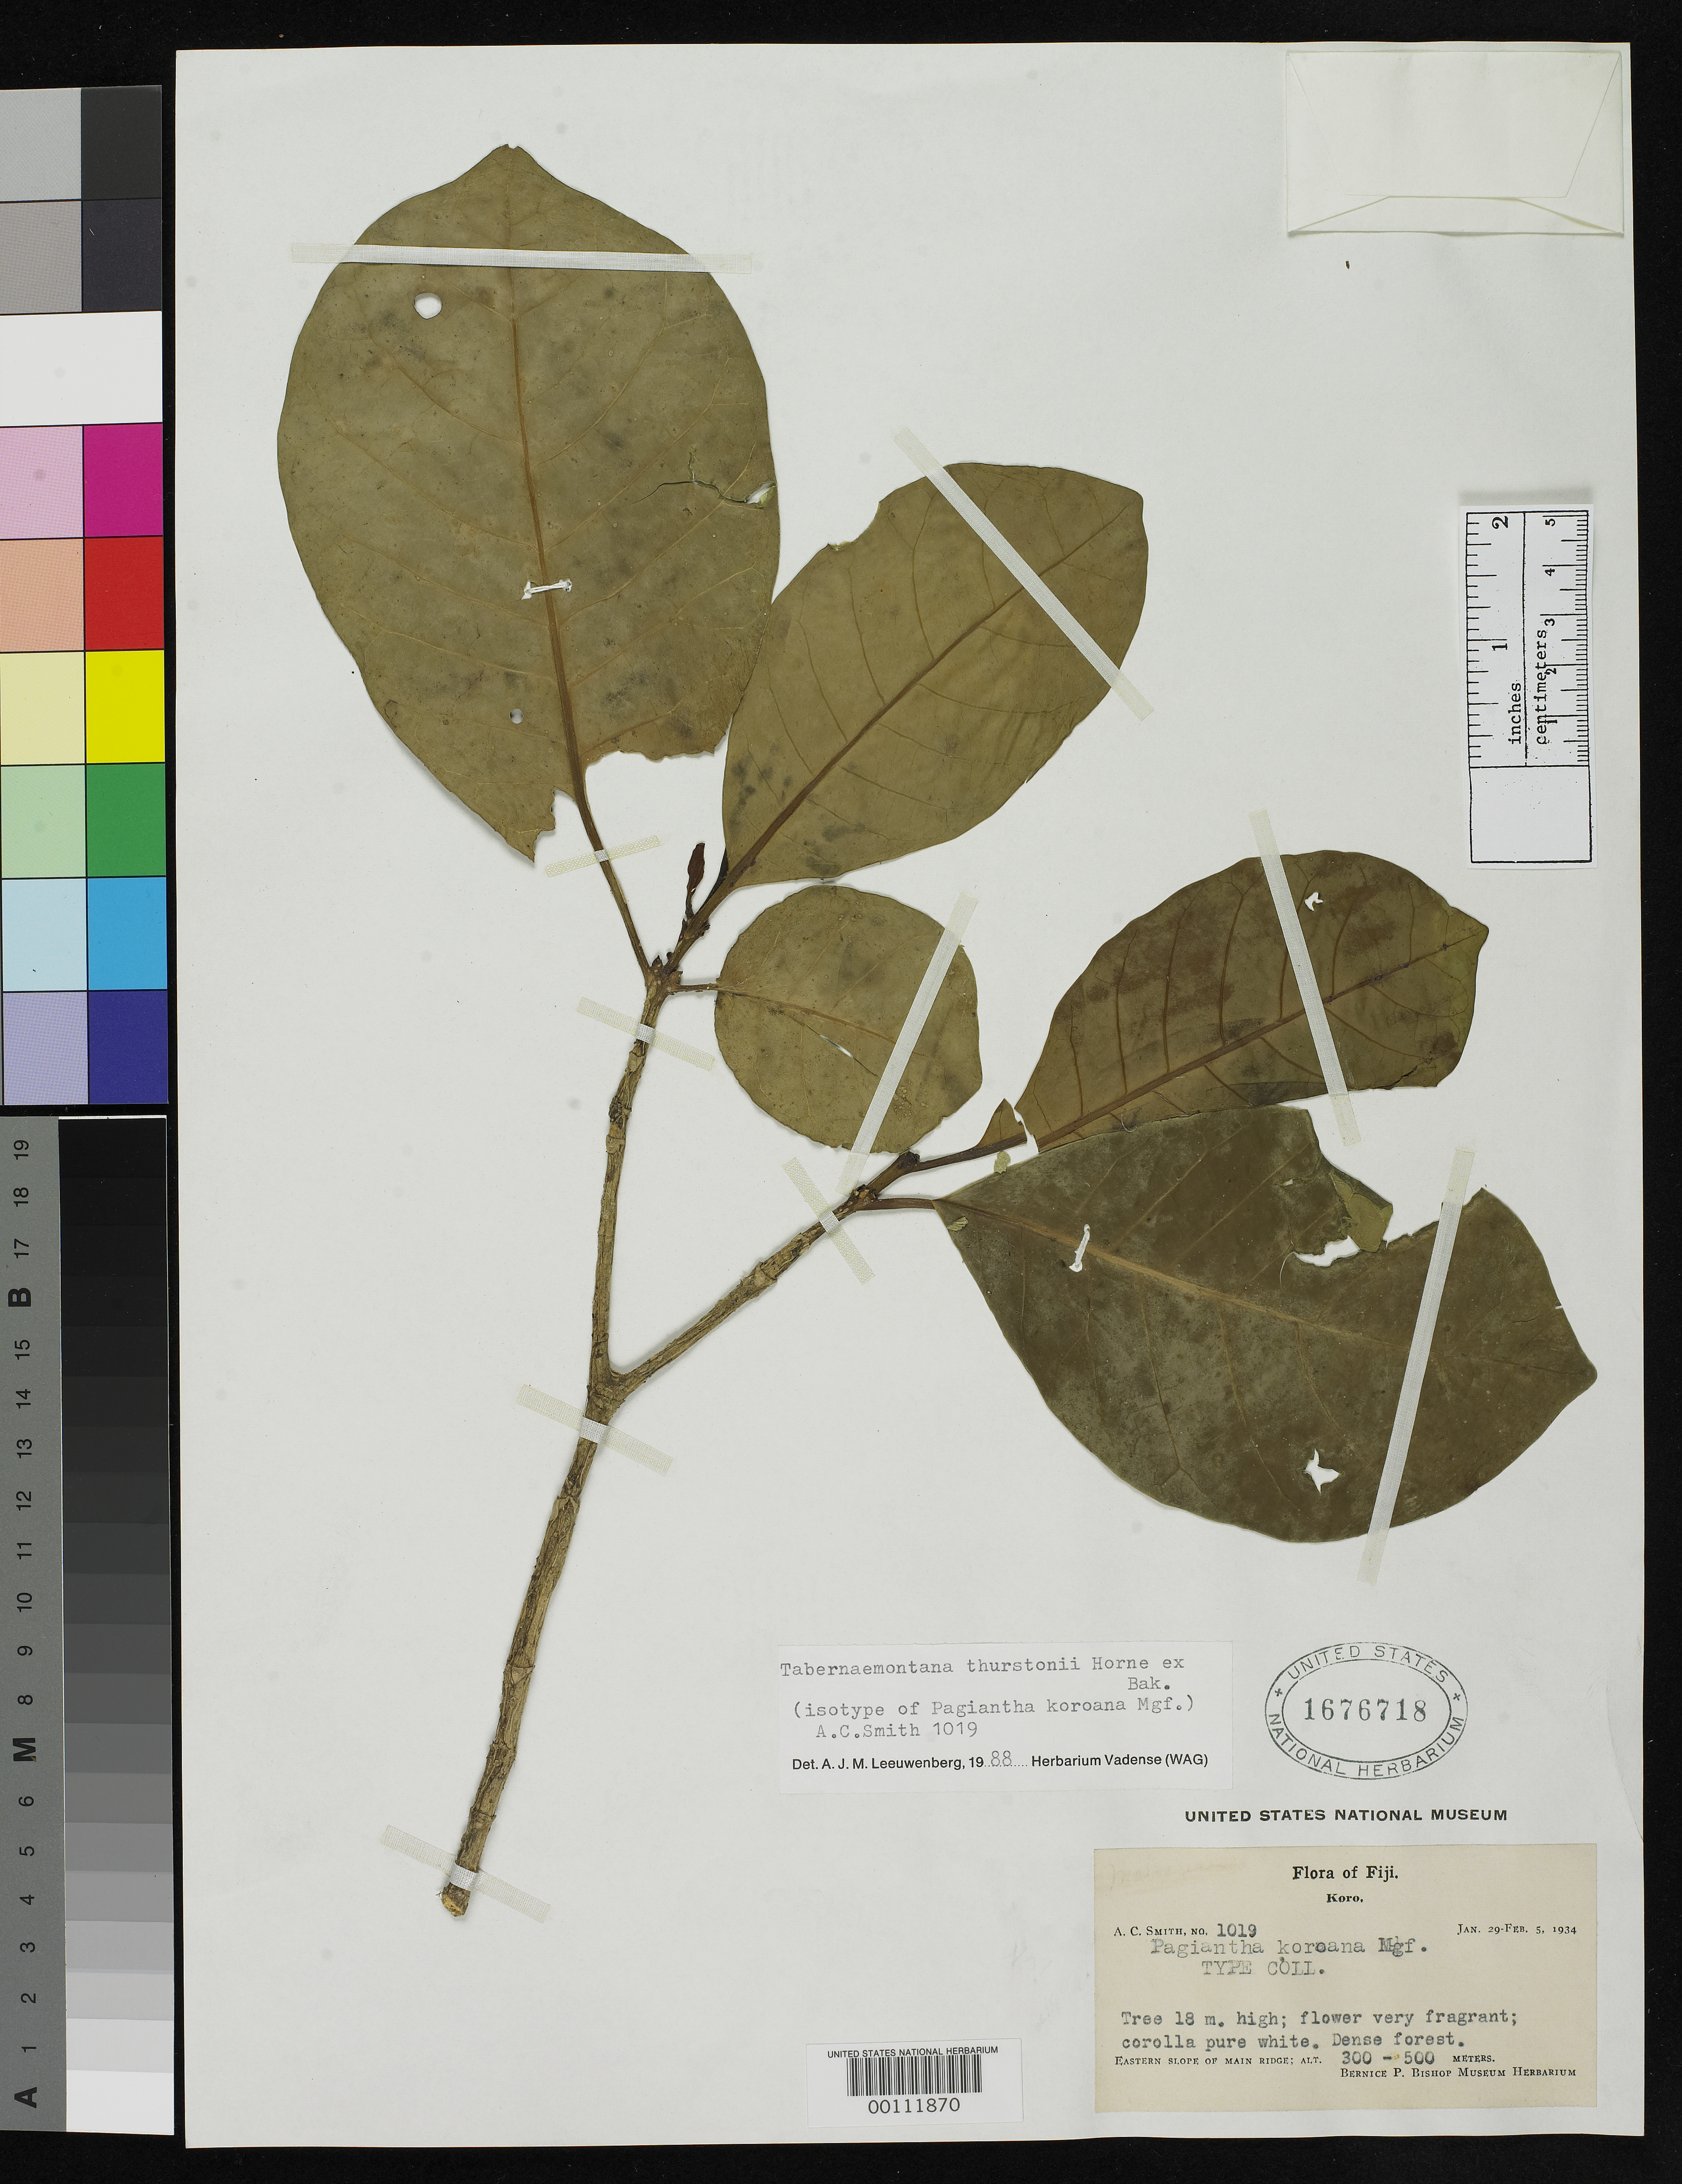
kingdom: Plantae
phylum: Tracheophyta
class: Magnoliopsida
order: Gentianales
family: Apocynaceae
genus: Pagiantha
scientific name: Pagiantha koroana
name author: Markgr.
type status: Isotype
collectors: A. C. Smith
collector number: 1019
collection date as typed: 31 Jan 1934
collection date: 1934-01-31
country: Fiji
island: Koro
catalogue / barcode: US 1676718